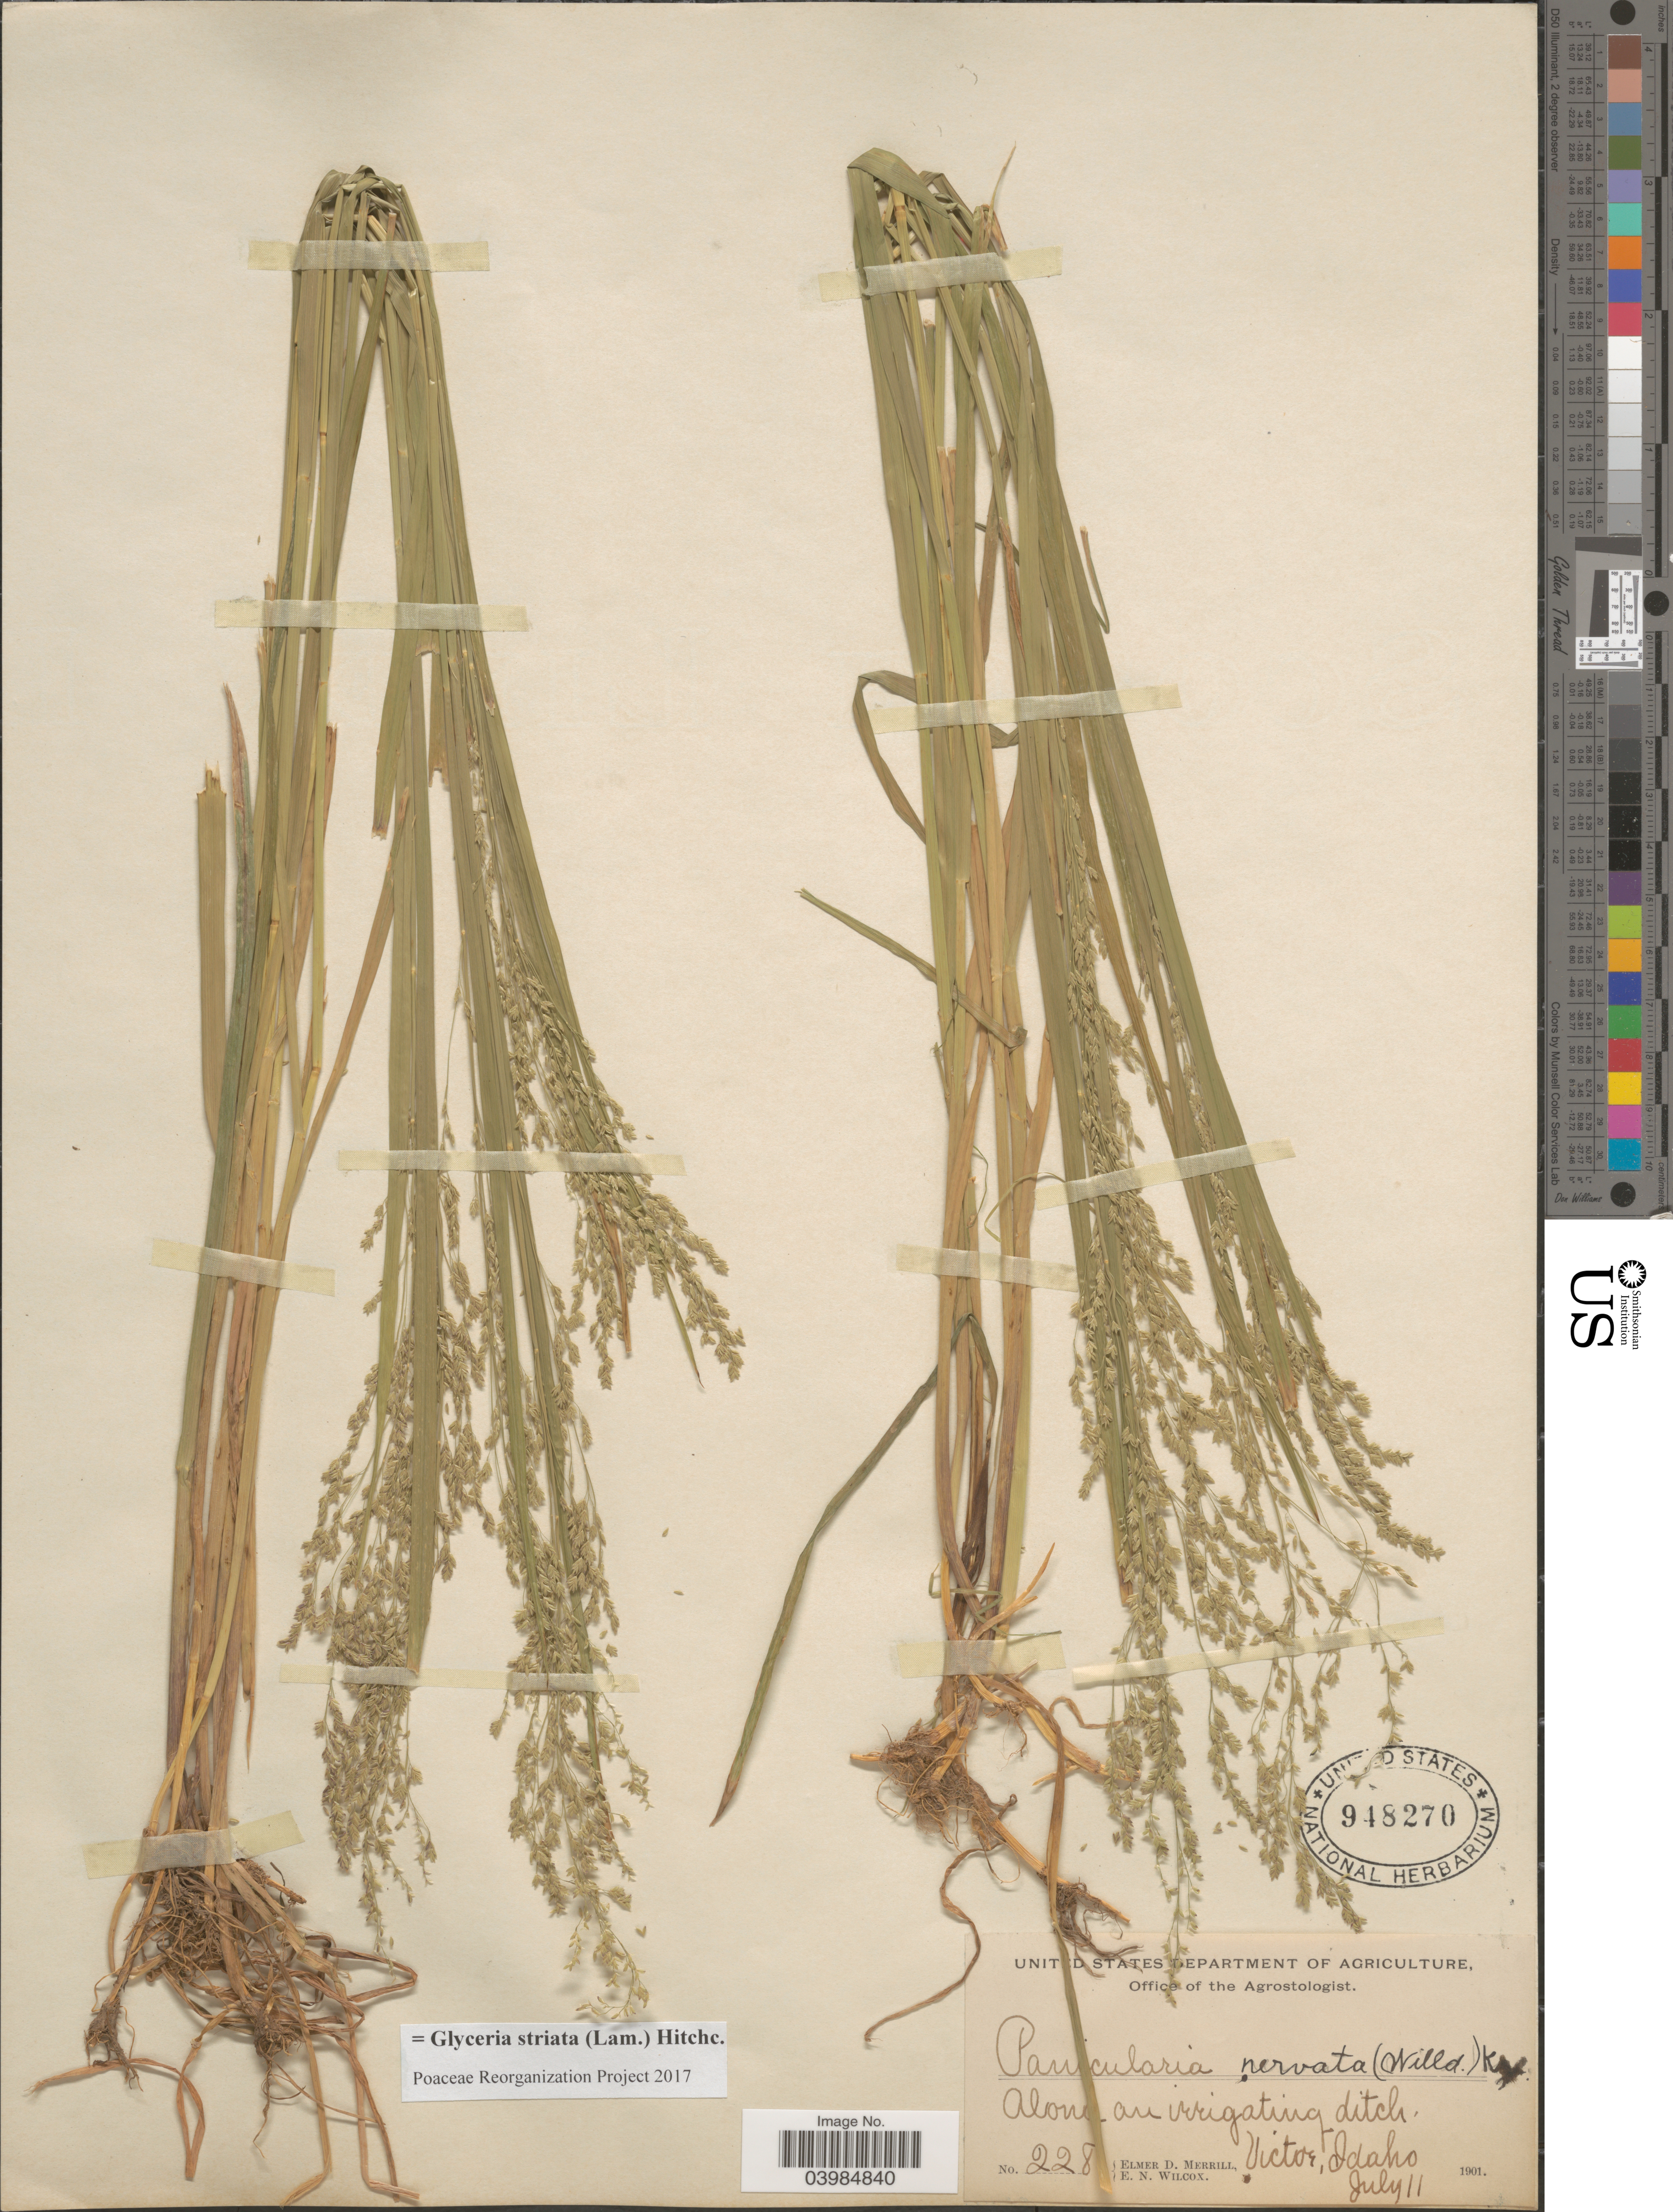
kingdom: Plantae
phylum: Tracheophyta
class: Liliopsida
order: Poales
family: Poaceae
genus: Glyceria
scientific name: Glyceria striata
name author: (Lam.) Hitchc.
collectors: E. D. Merrill & E. Wilcox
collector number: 228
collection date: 1901-07-11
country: United States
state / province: Idaho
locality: Victor.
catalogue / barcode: US 948270